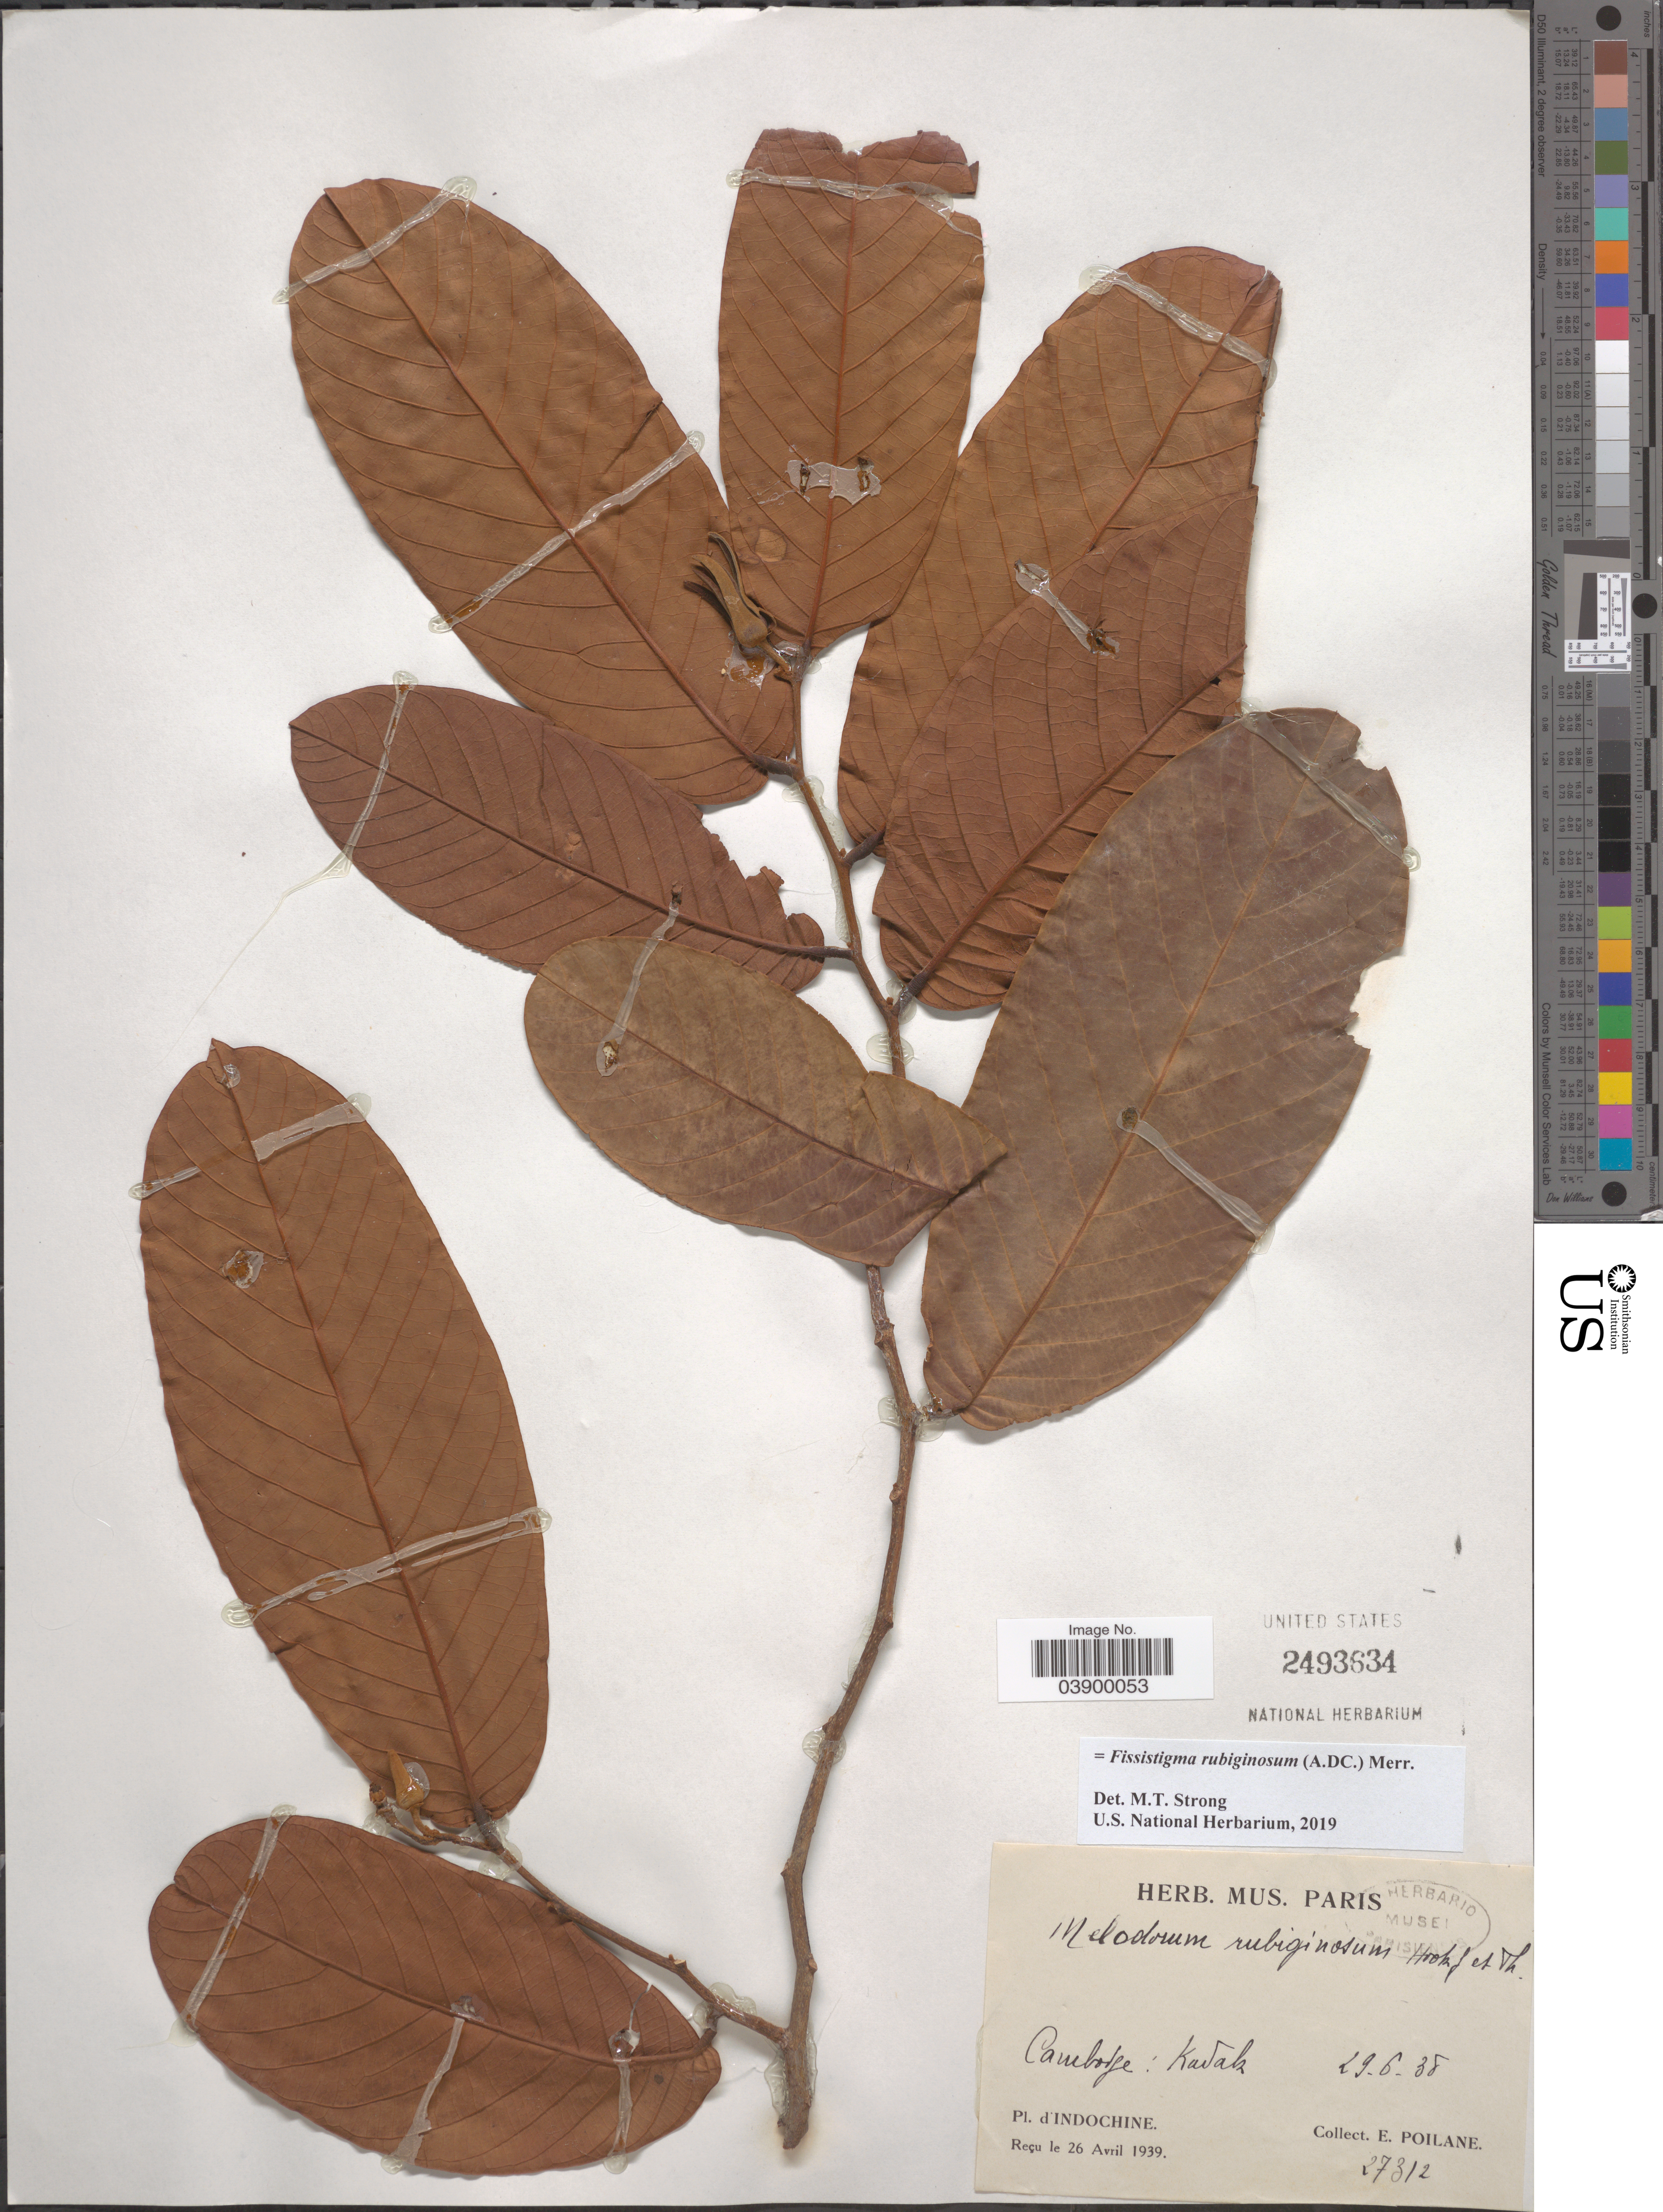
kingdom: Plantae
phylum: Tracheophyta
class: Magnoliopsida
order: Magnoliales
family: Annonaceae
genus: Fissistigma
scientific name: Fissistigma rubiginosum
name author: (A. DC.) Merr.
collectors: E. Poilane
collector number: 27312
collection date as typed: Transcribed d/m/y: 29/6/38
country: Cambodia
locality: Cambodge: Kadak [interpreted]. Indochine.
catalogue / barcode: US 2493634